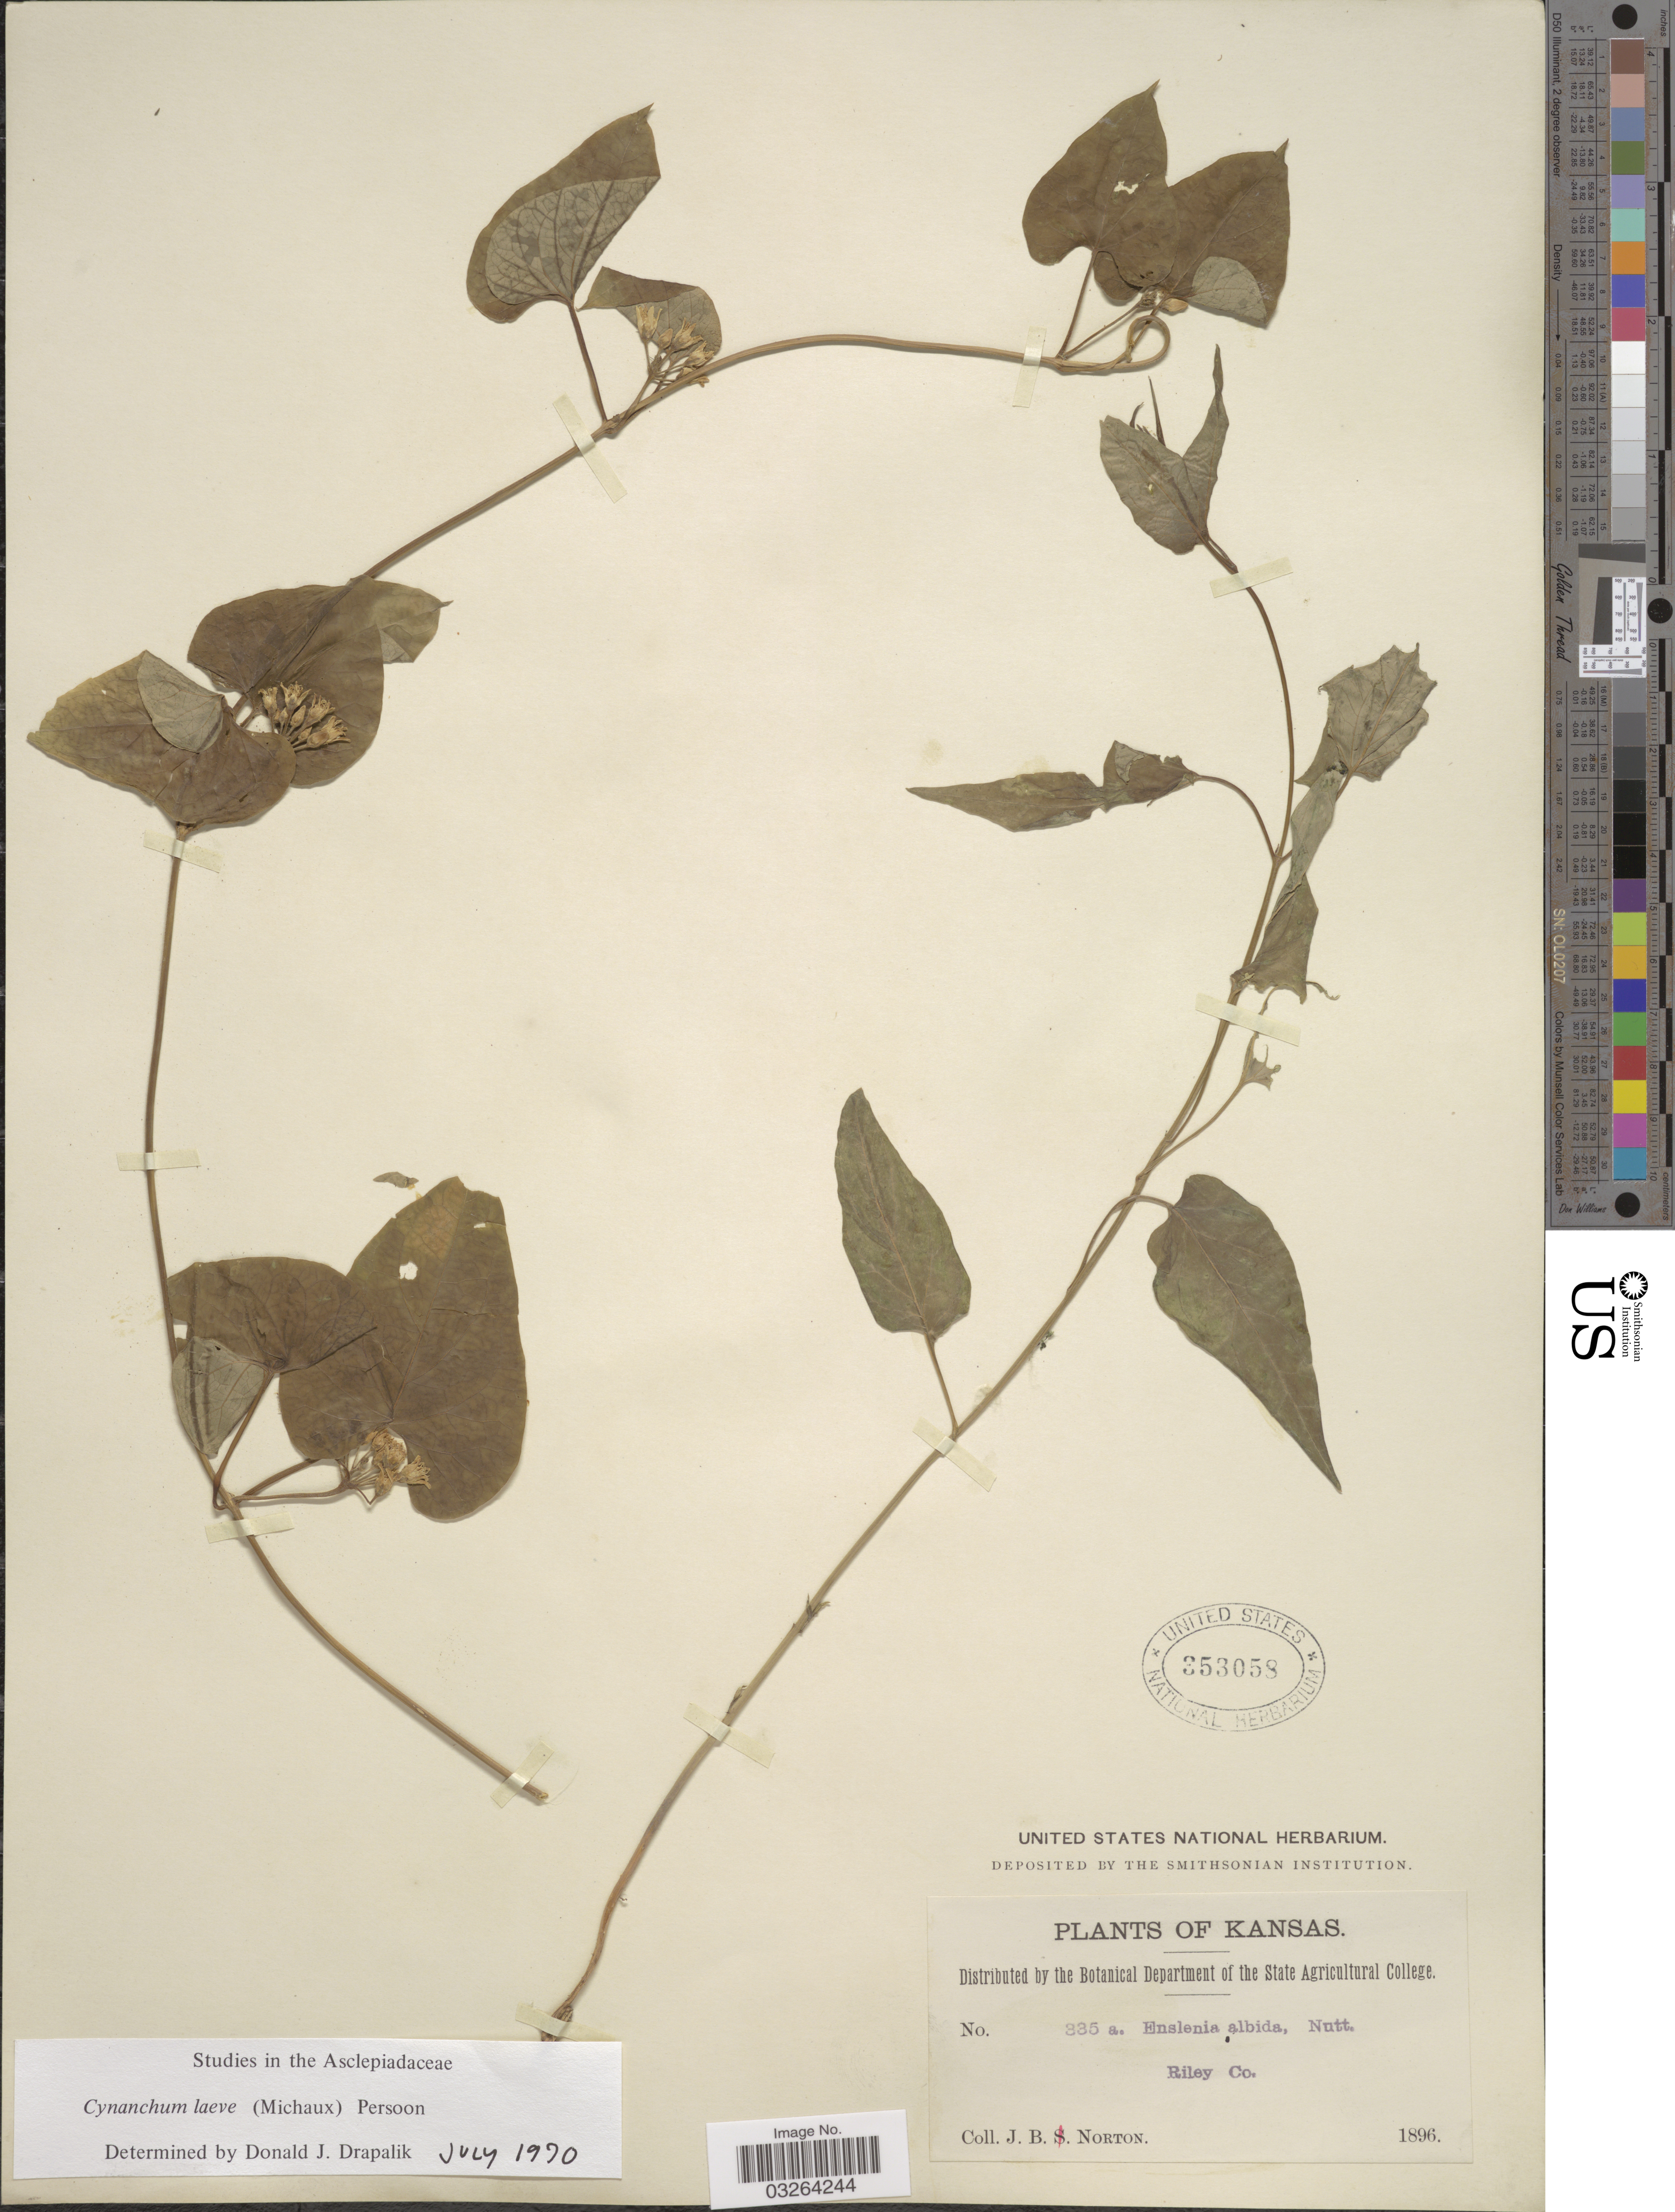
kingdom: Plantae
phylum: Tracheophyta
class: Magnoliopsida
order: Gentianales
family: Apocynaceae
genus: Cynanchum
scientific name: Cynanchum laeve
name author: (Michx.) Pers.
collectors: J. B. Norton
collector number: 335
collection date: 1896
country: United States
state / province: Kansas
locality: Riley Co.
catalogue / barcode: US 353058